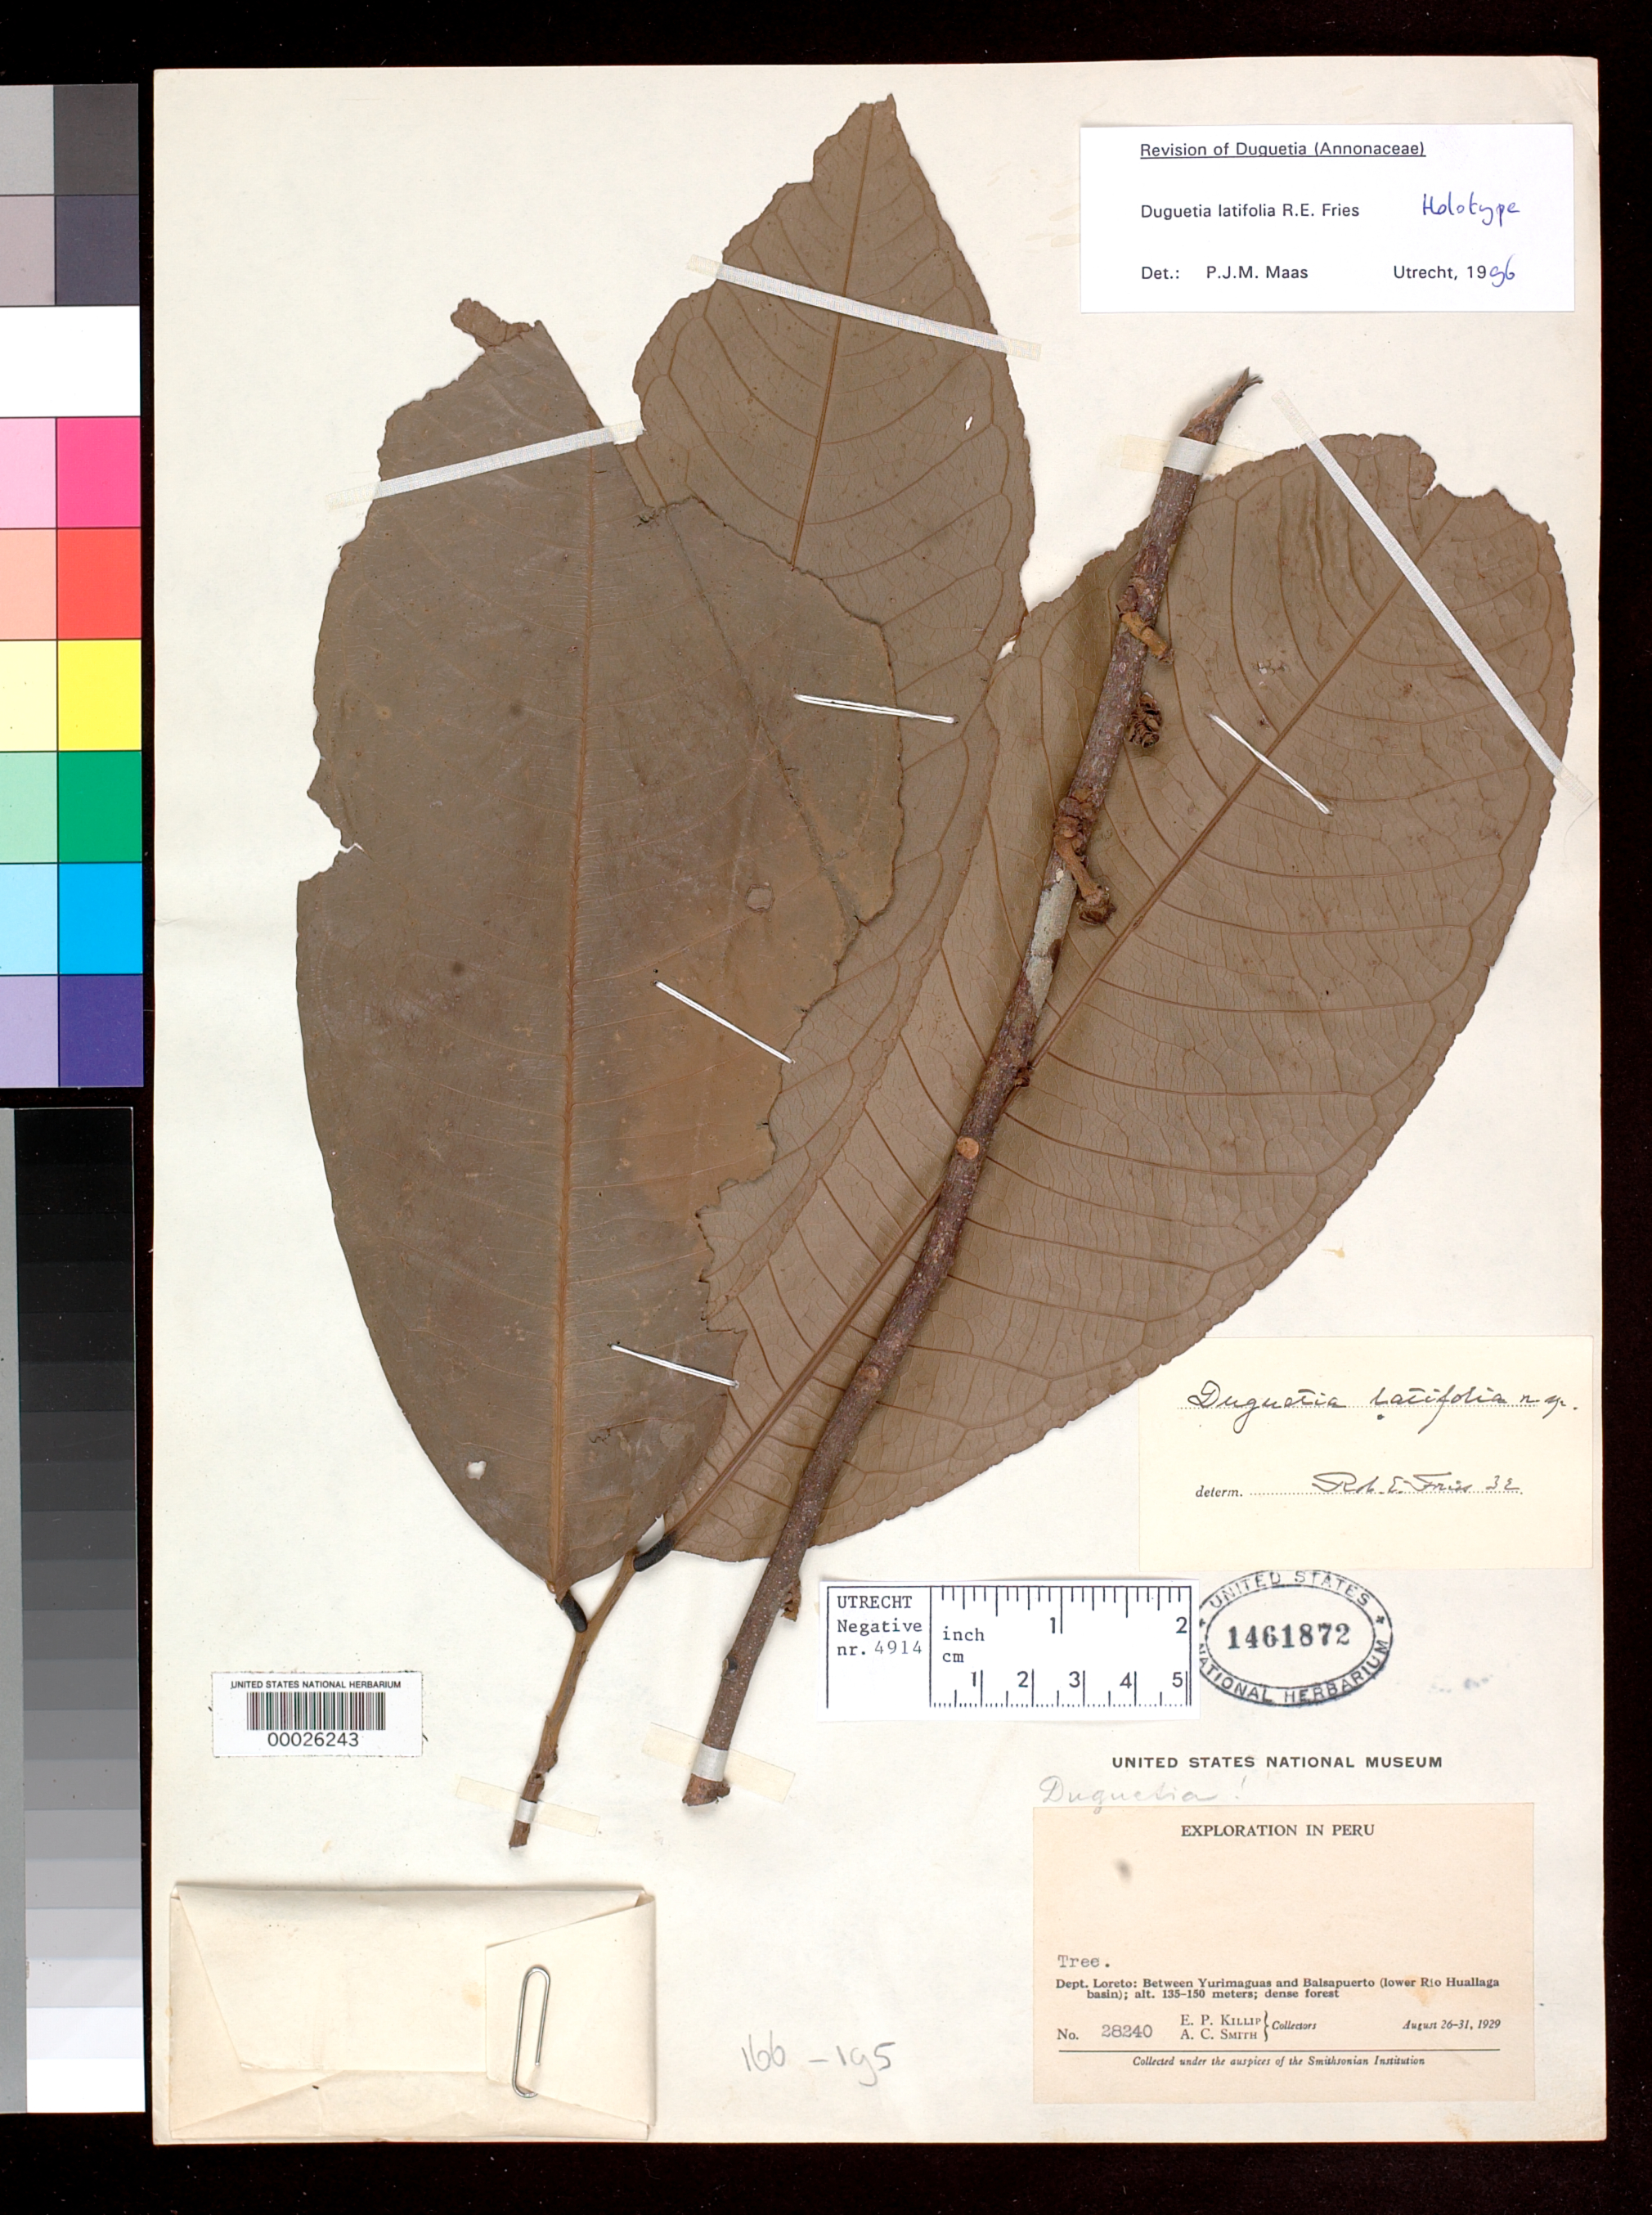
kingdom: Plantae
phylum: Tracheophyta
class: Magnoliopsida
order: Magnoliales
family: Annonaceae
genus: Duguetia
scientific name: Duguetia latifolia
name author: R.E. Fr.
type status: Holotype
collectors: E. P. Killip & A. C. Smith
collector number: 28240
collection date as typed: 26 Aug 1929 to 31 Aug 1929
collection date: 1929-08-26/1929-08-31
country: Peru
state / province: Loreto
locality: Between Yurimaguas & Balsapuerto, lower Rio Huallaga Basin.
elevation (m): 135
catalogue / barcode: US 1461872